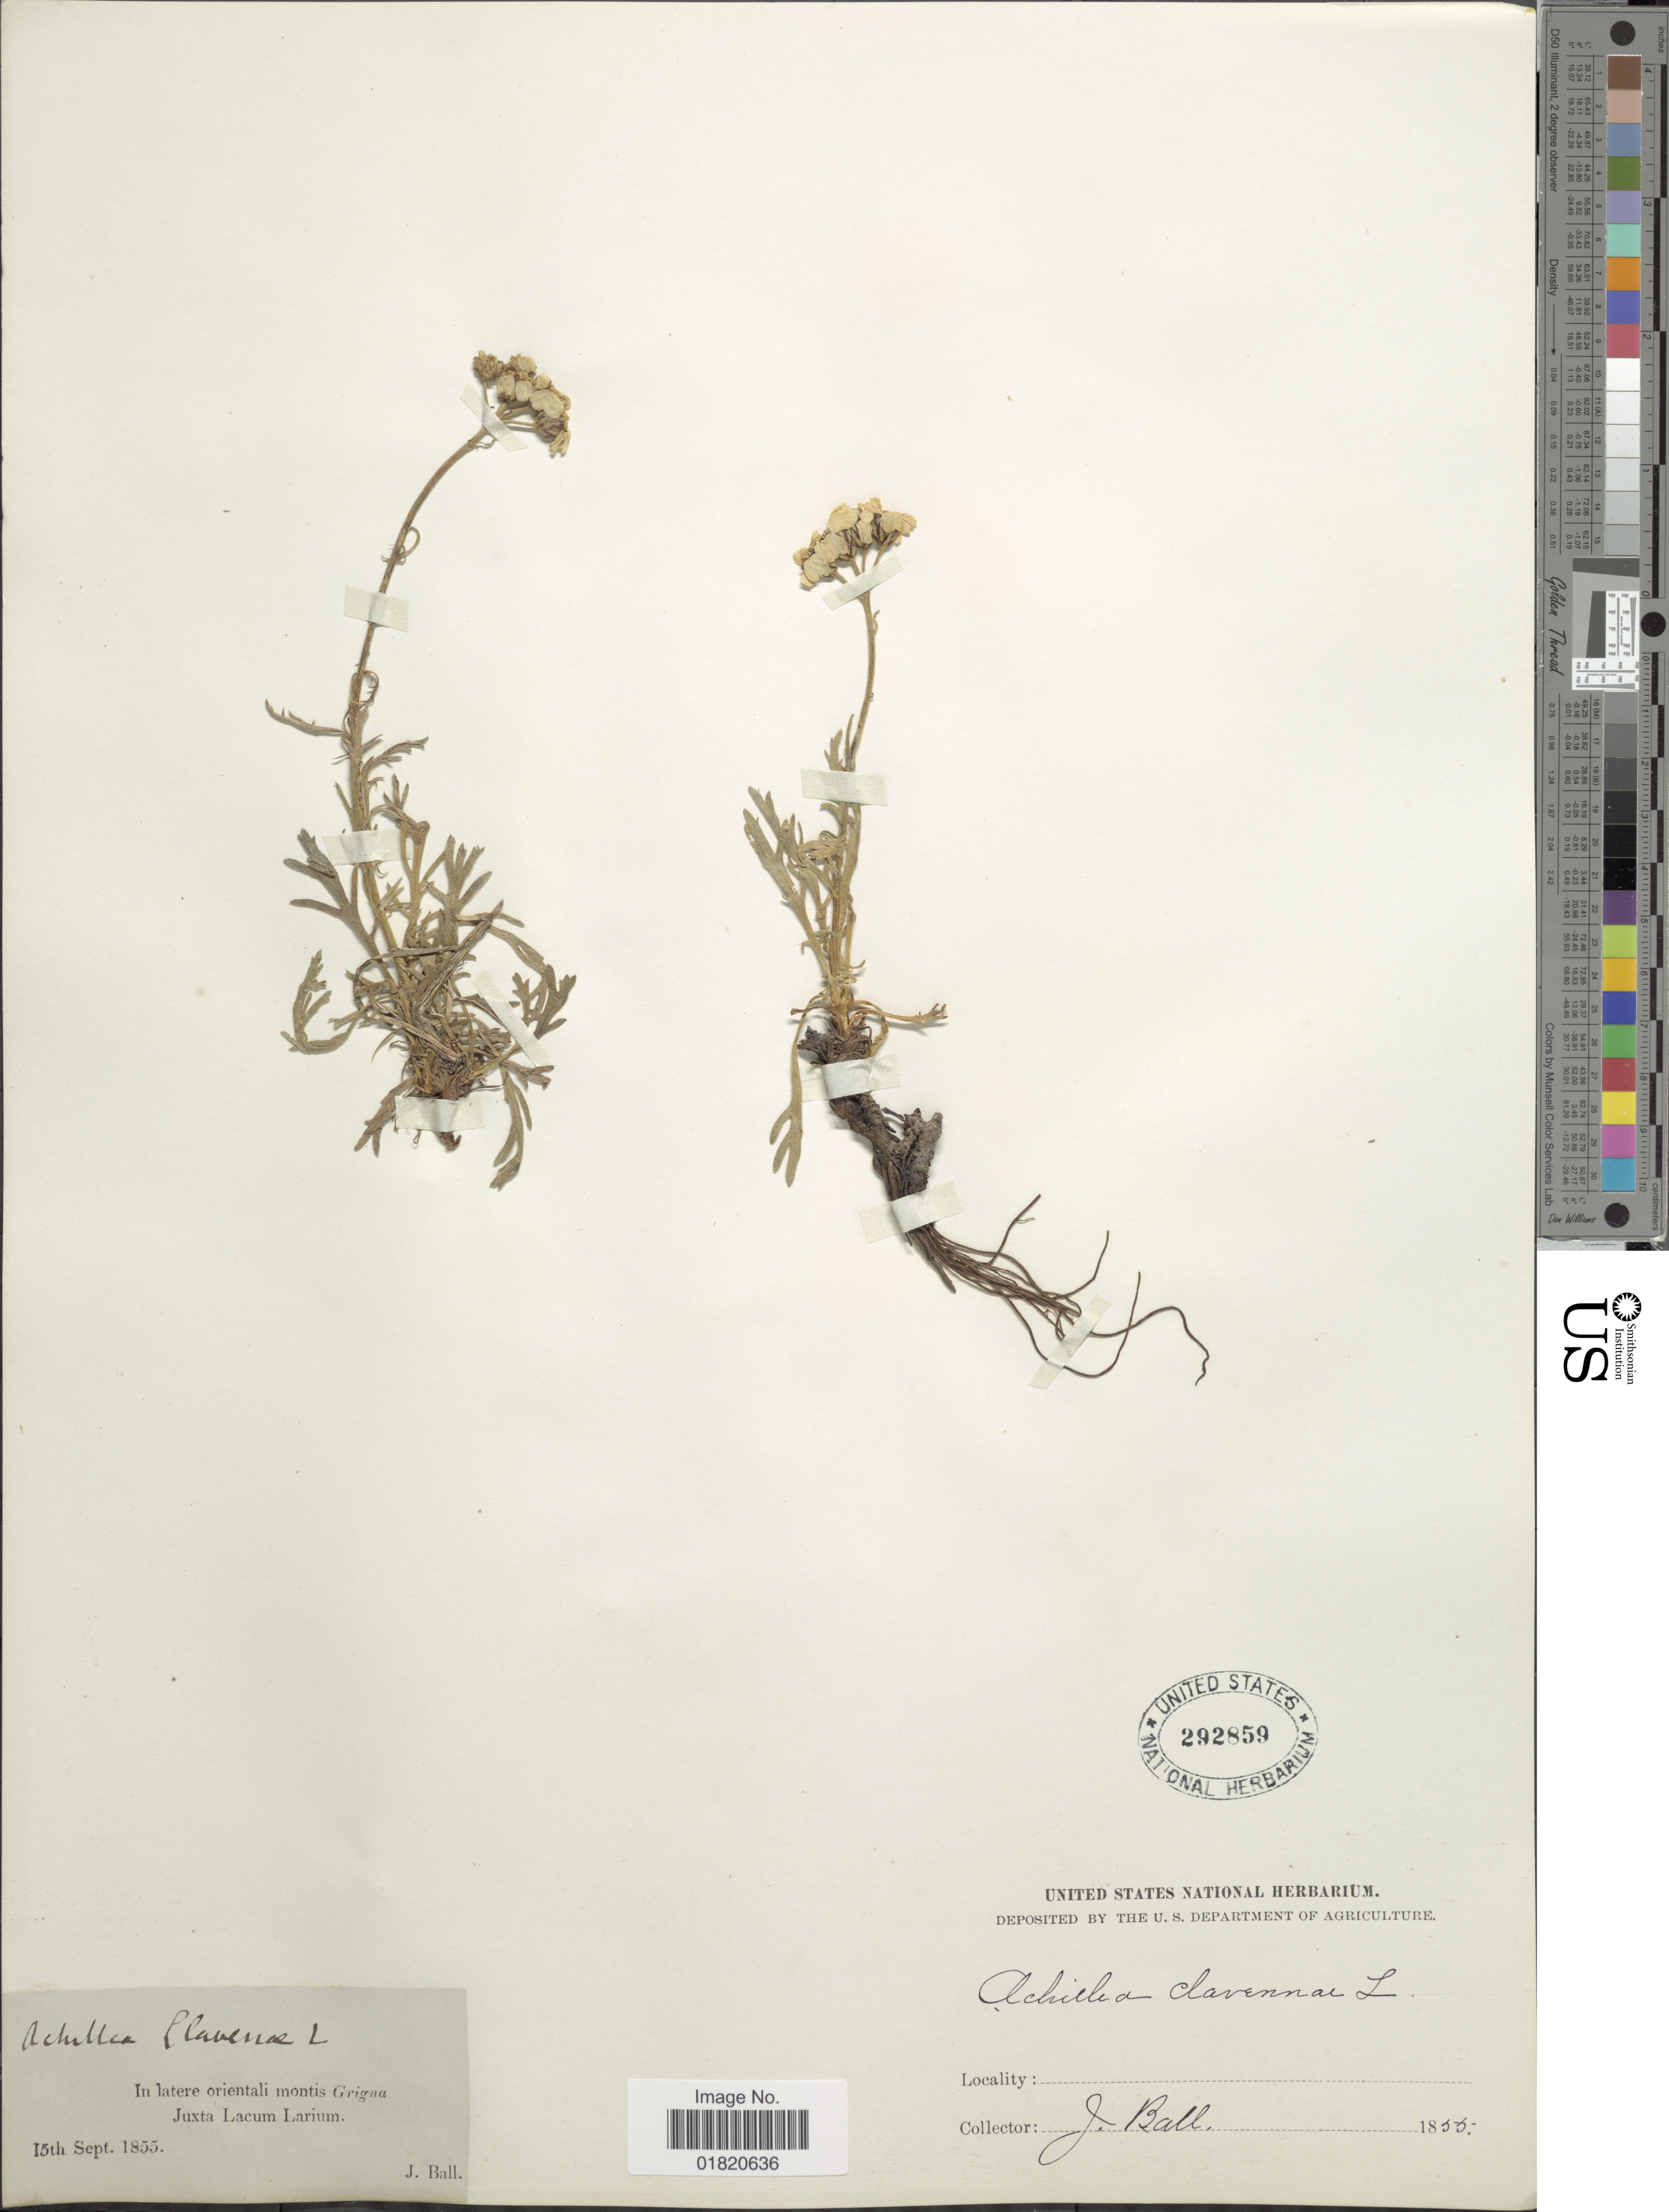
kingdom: Plantae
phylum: Tracheophyta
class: Magnoliopsida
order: Asterales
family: Asteraceae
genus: Achillea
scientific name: Achillea clavennae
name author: L.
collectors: J. Ball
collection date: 1855-09-15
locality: In latere orientali montis Grigna Juxta Lacum Larium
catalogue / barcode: US 292859